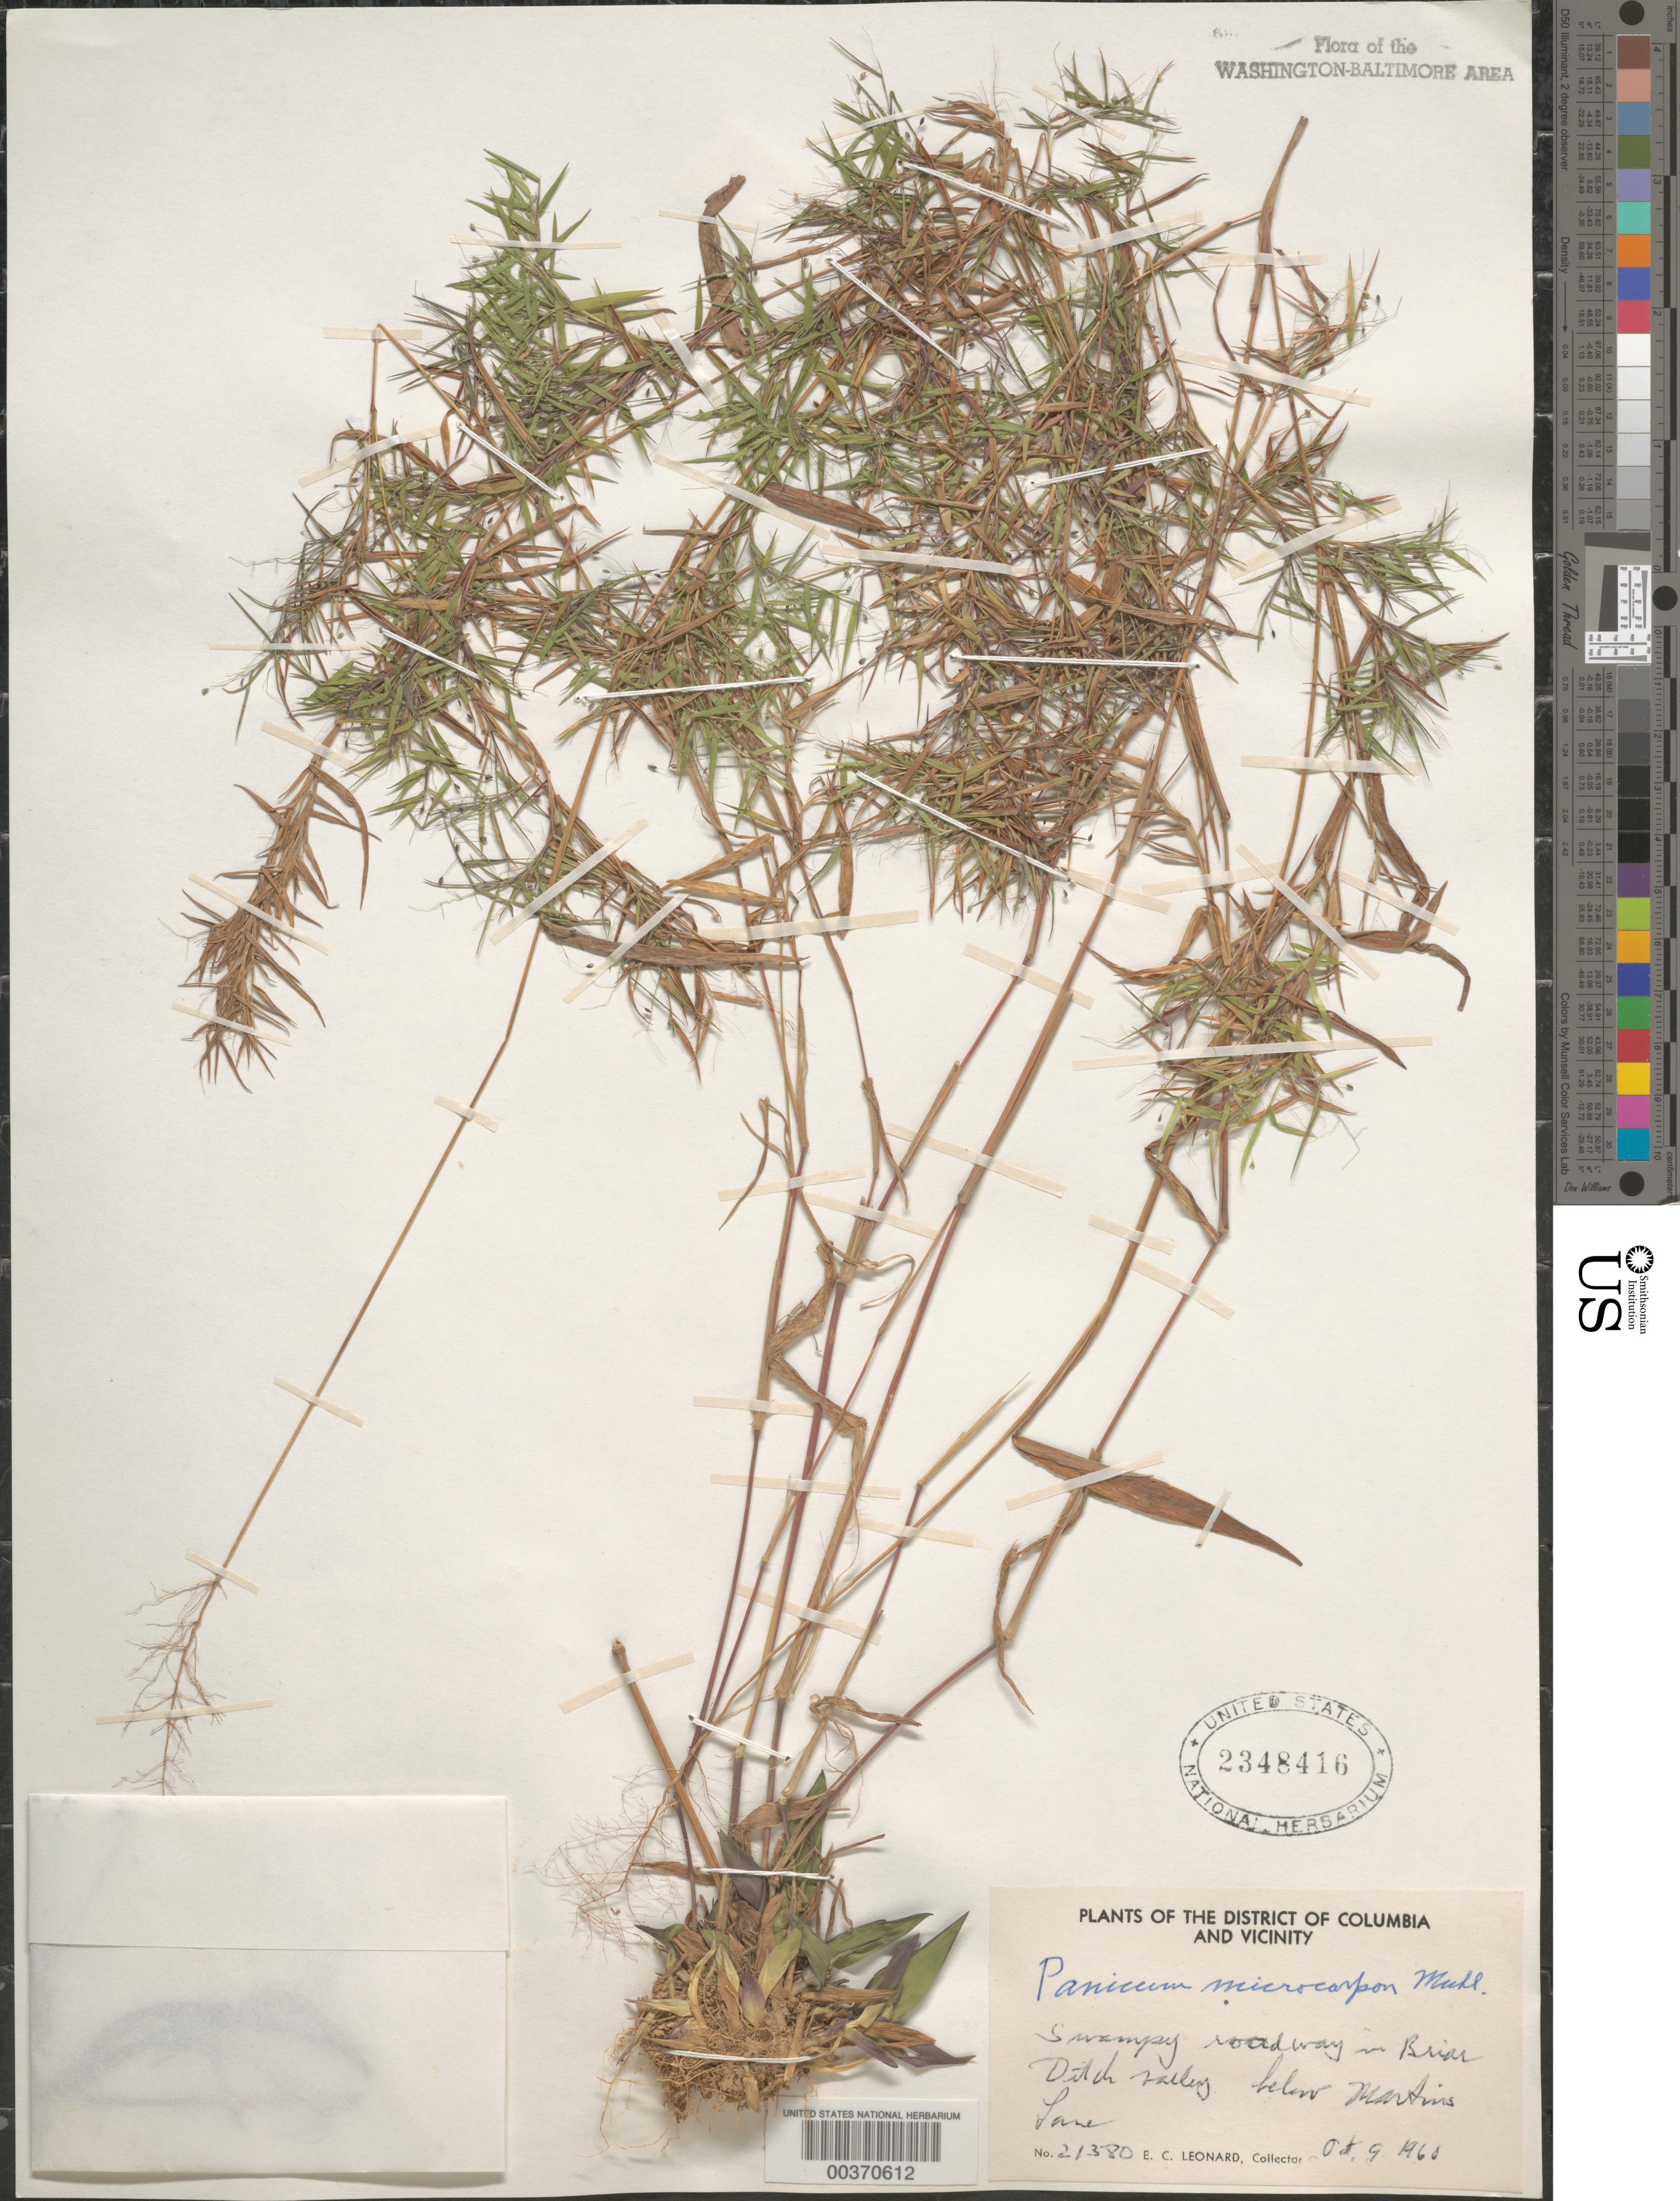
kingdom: Plantae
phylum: Tracheophyta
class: Liliopsida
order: Poales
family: Poaceae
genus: Dichanthelium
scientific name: Dichanthelium dichotomum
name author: (L.) Gould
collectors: E. C. Leonard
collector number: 21380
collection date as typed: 09 Oct 1960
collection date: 1960-10-09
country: United States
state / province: Maryland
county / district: Prince George's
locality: Briar Ditch Valley below Martins Lane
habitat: Swampy roadway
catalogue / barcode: US 2348416